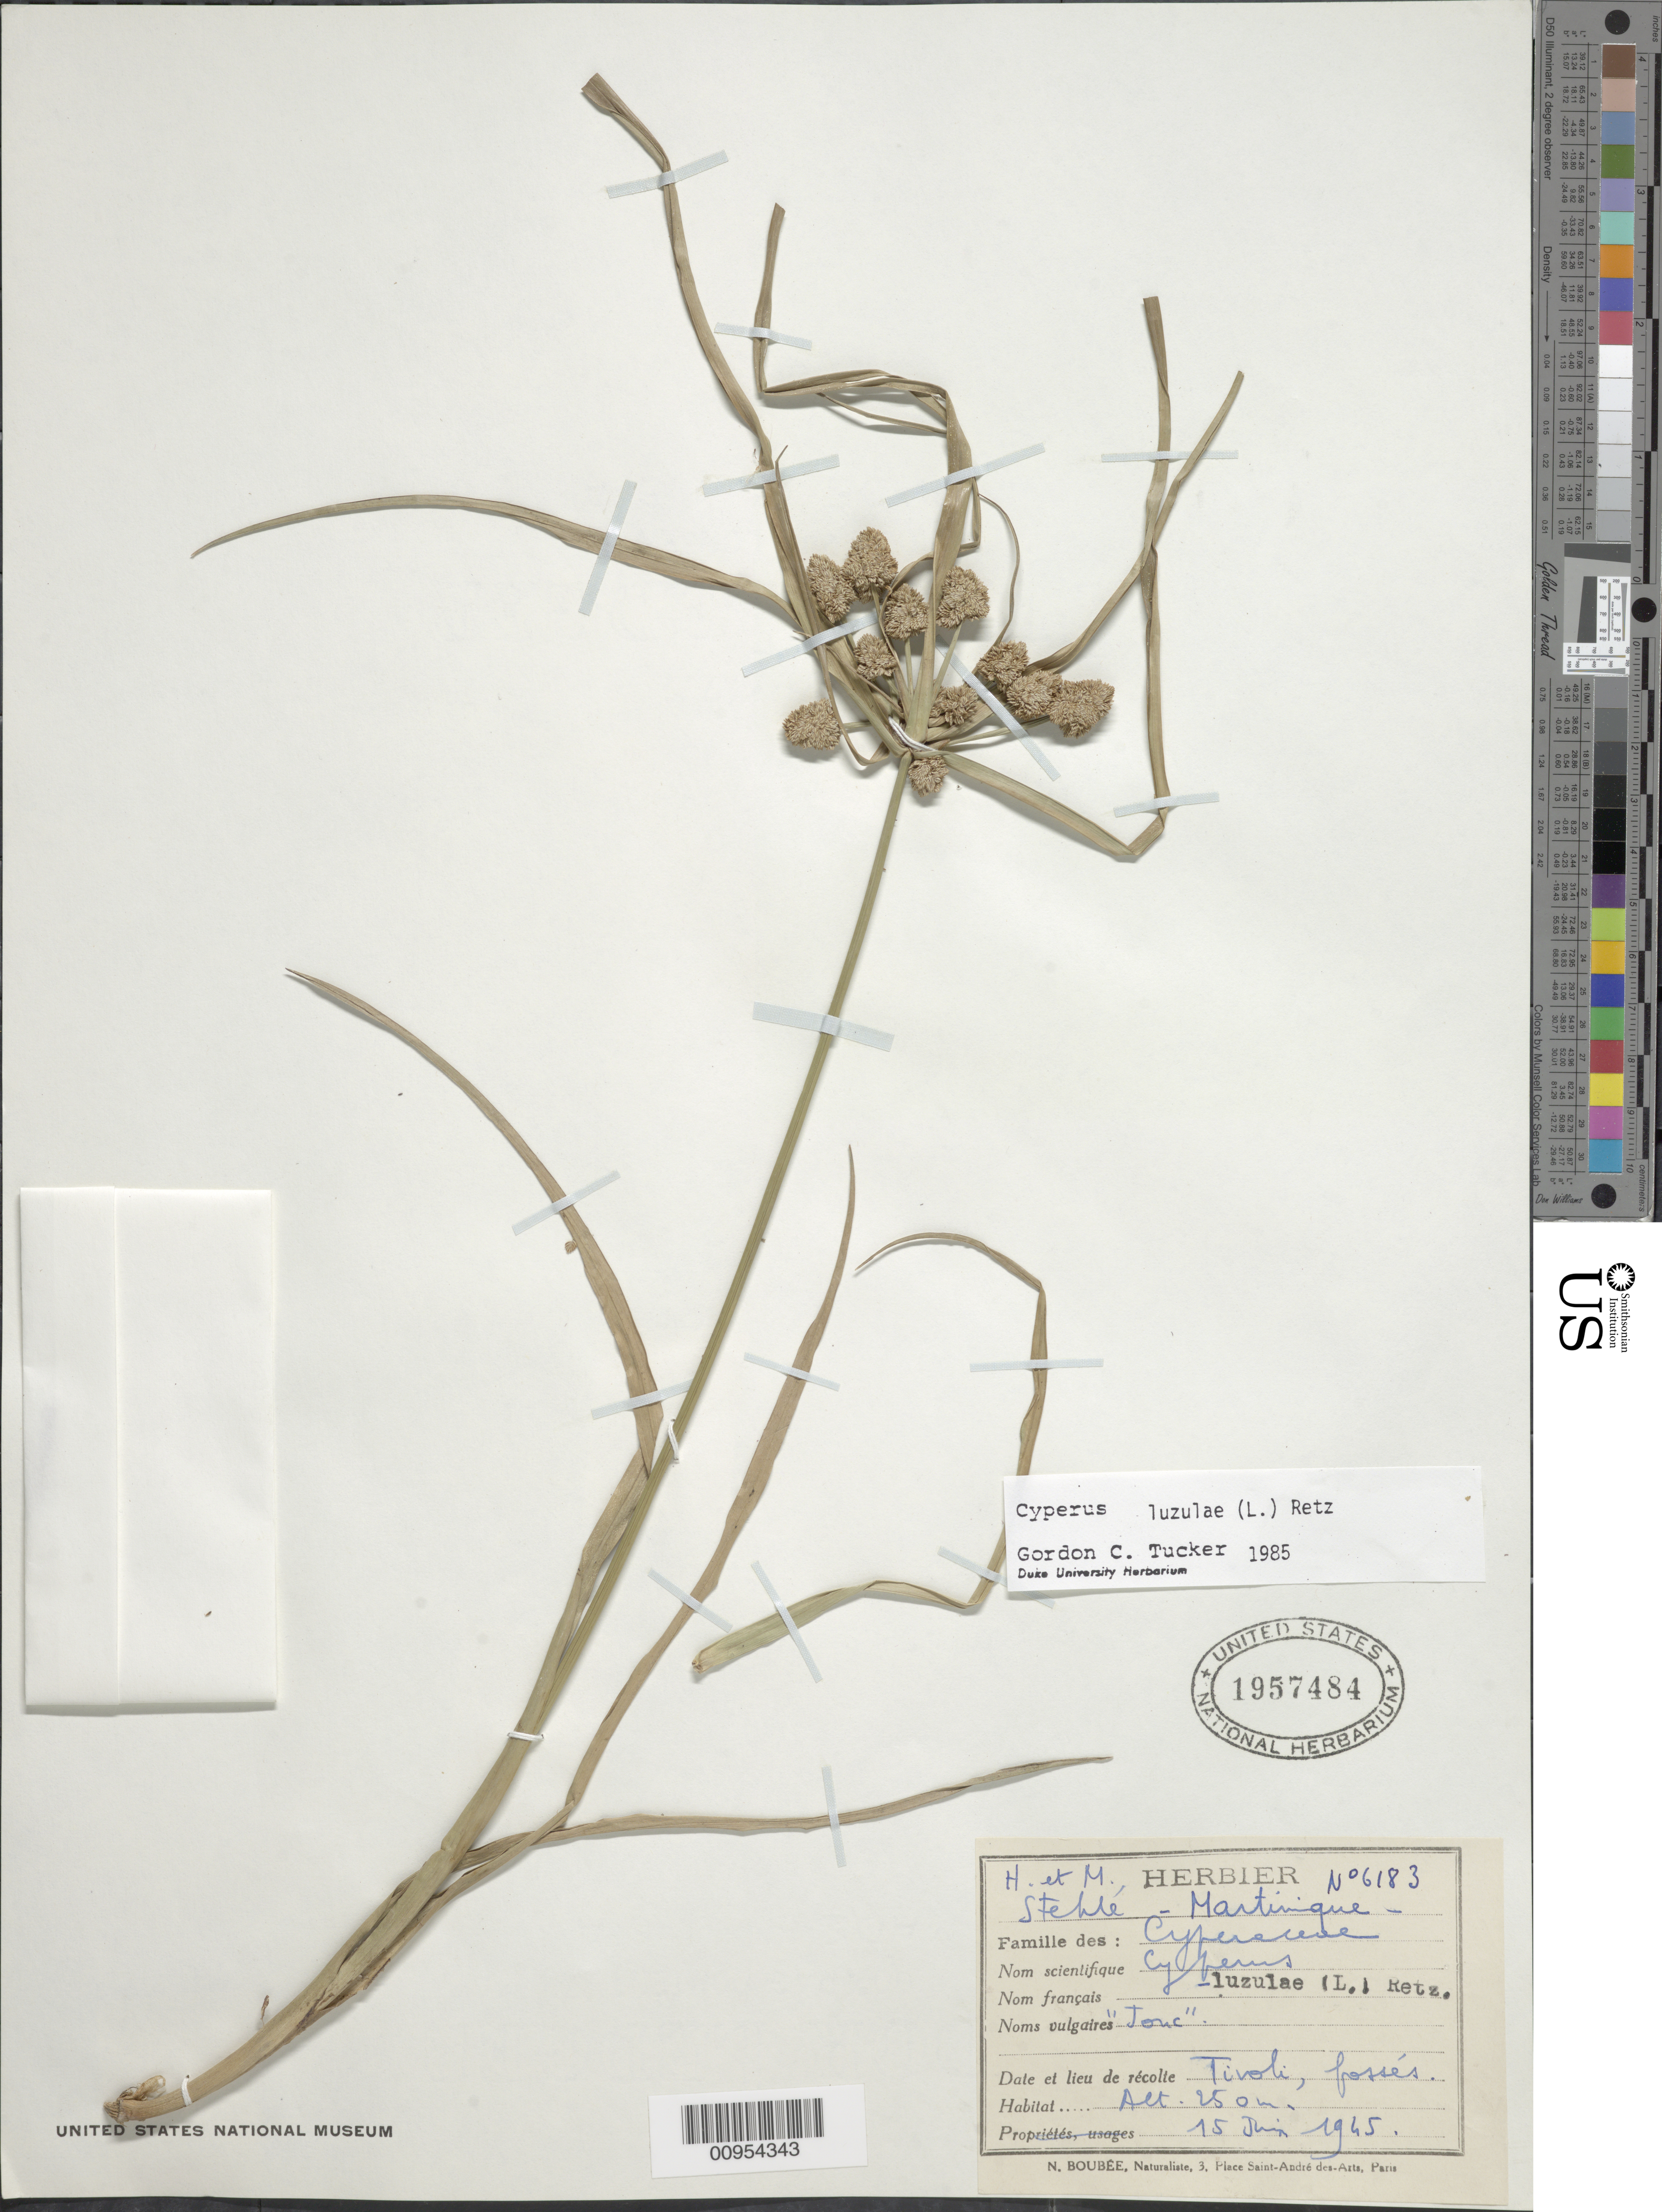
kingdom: Plantae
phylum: Tracheophyta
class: Liliopsida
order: Poales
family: Cyperaceae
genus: Cyperus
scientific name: Cyperus luzulae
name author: (L.) Rottb. ex Retz.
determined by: Tucker, G. C.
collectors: H. Stehlé & M. Stehlé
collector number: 6183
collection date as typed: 15 Jun 1945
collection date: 1945-06-15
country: Martinique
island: Martinique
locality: Tivoli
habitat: Fossés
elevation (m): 250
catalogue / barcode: US 1957484